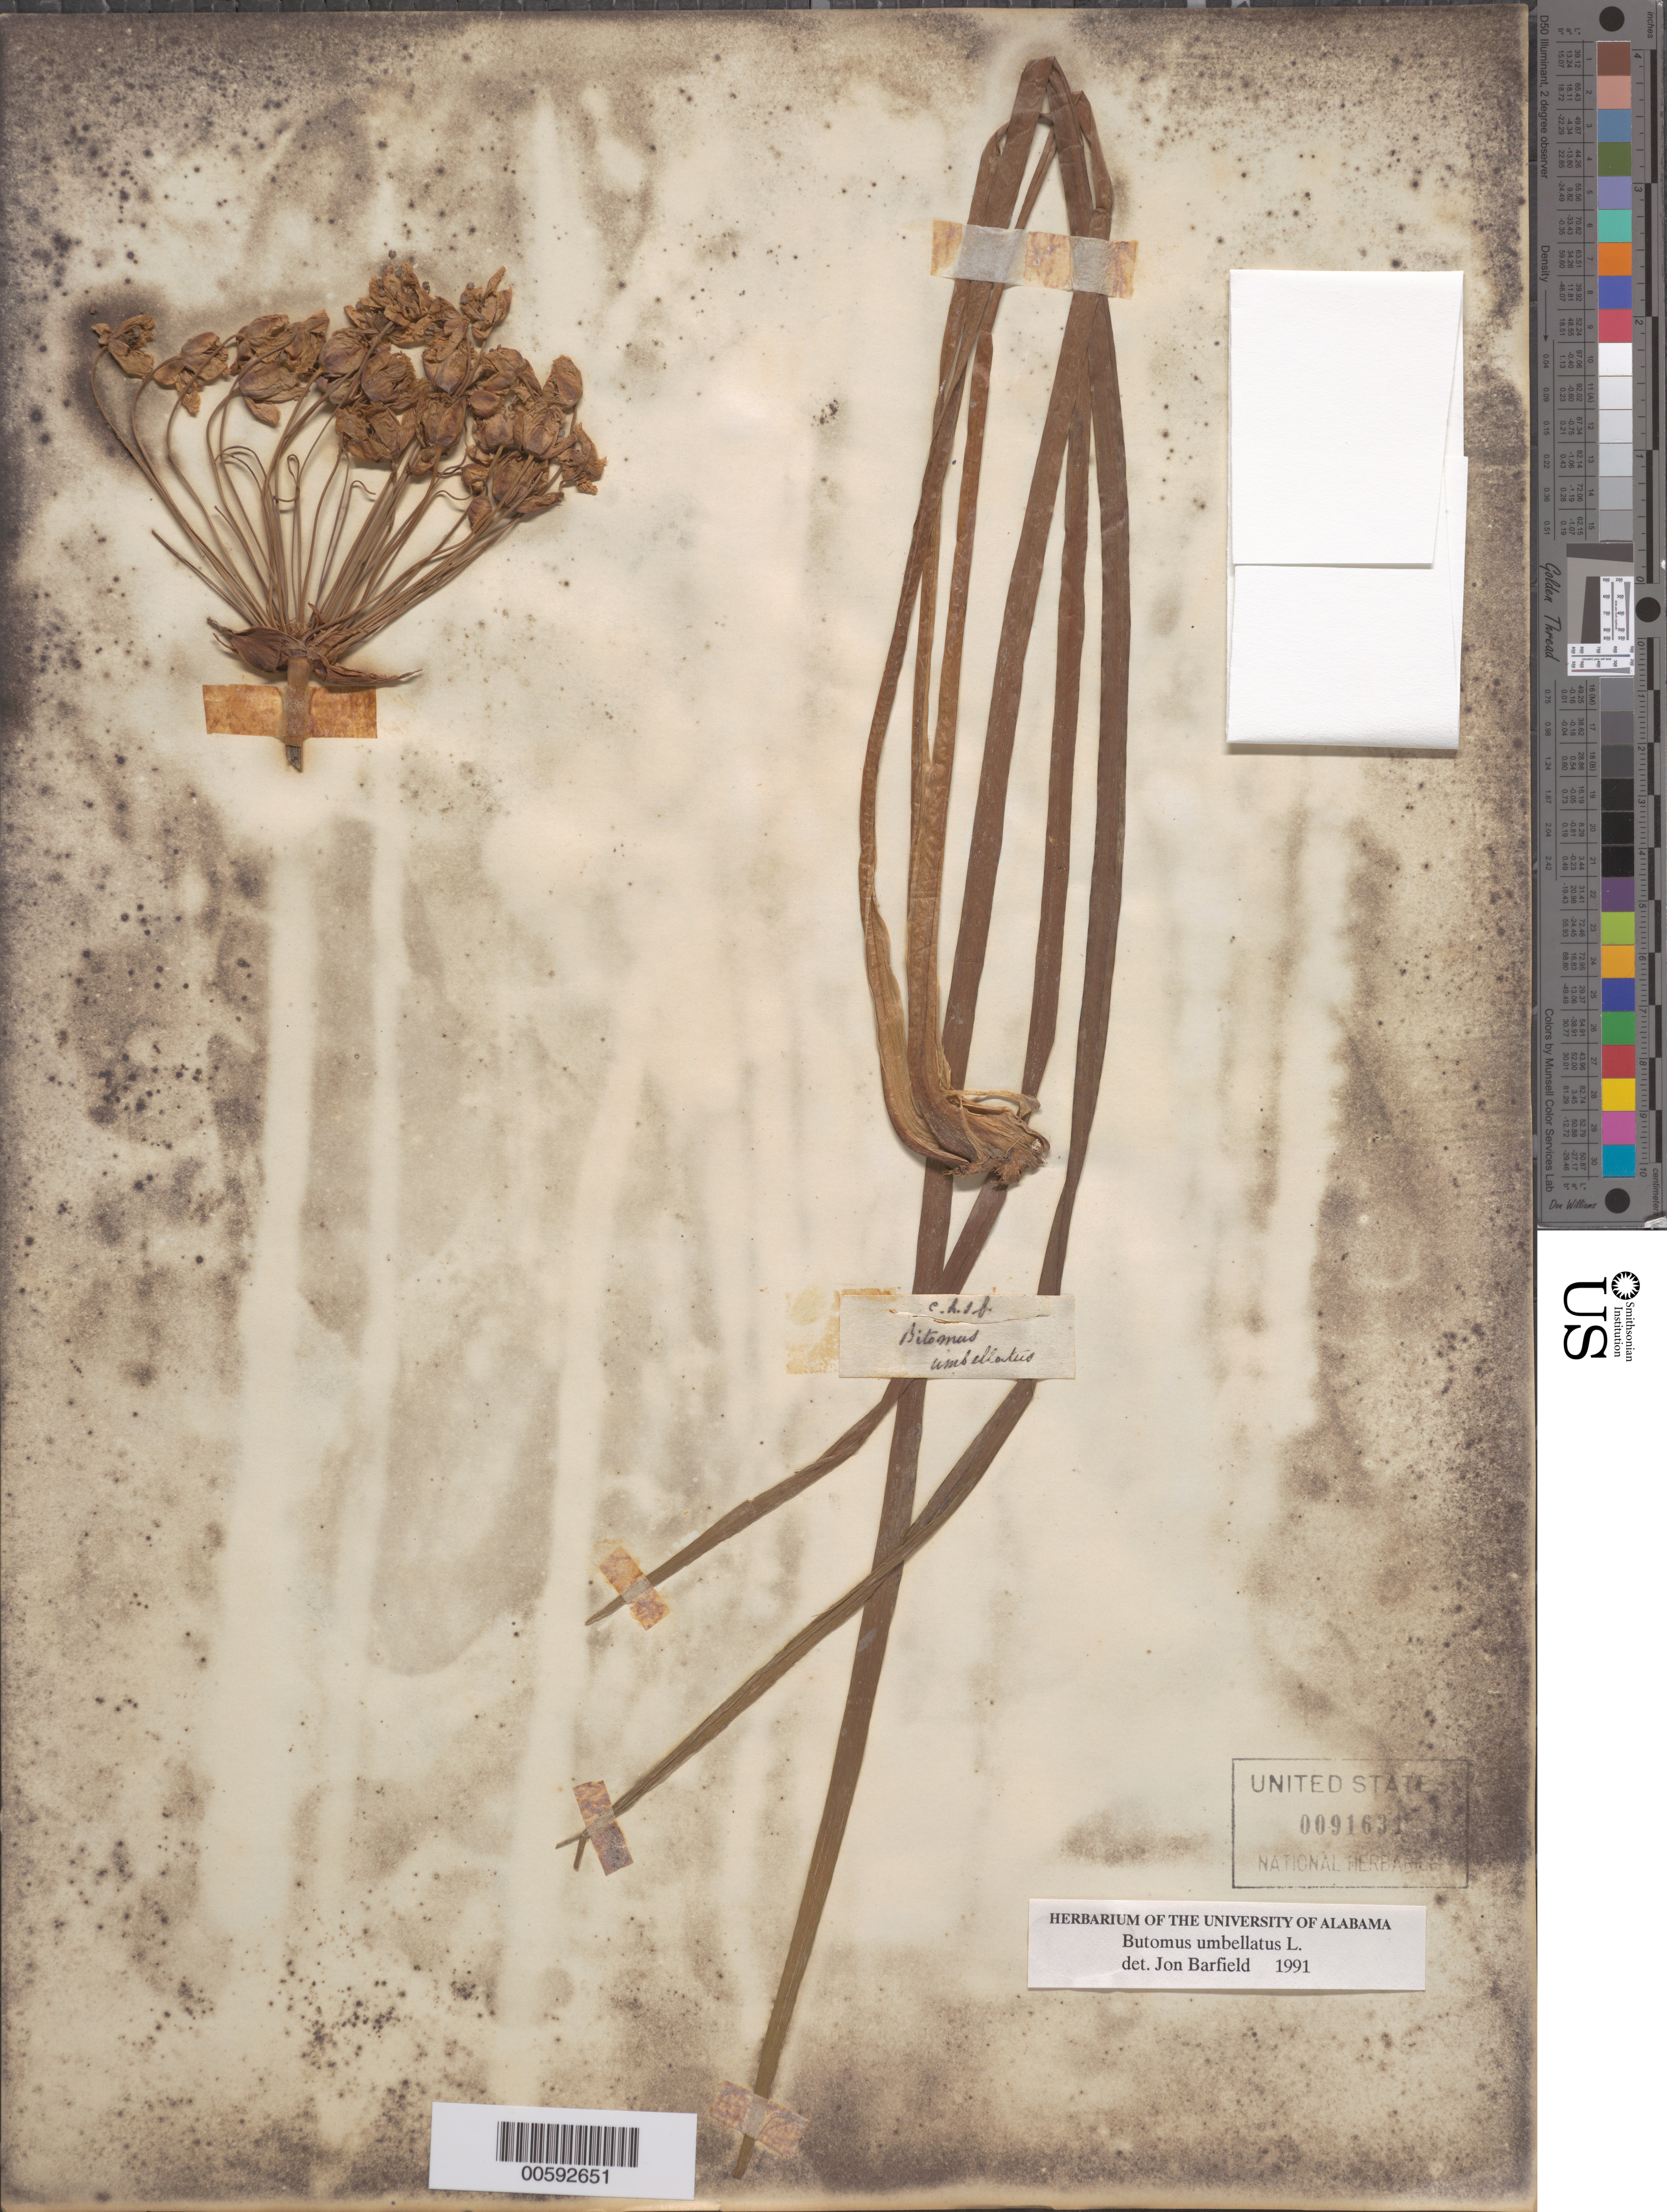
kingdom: Plantae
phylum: Tracheophyta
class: Liliopsida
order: Alismatales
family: Butomaceae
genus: Butomus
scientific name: Butomus umbellatus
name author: L.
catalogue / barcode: US 91631